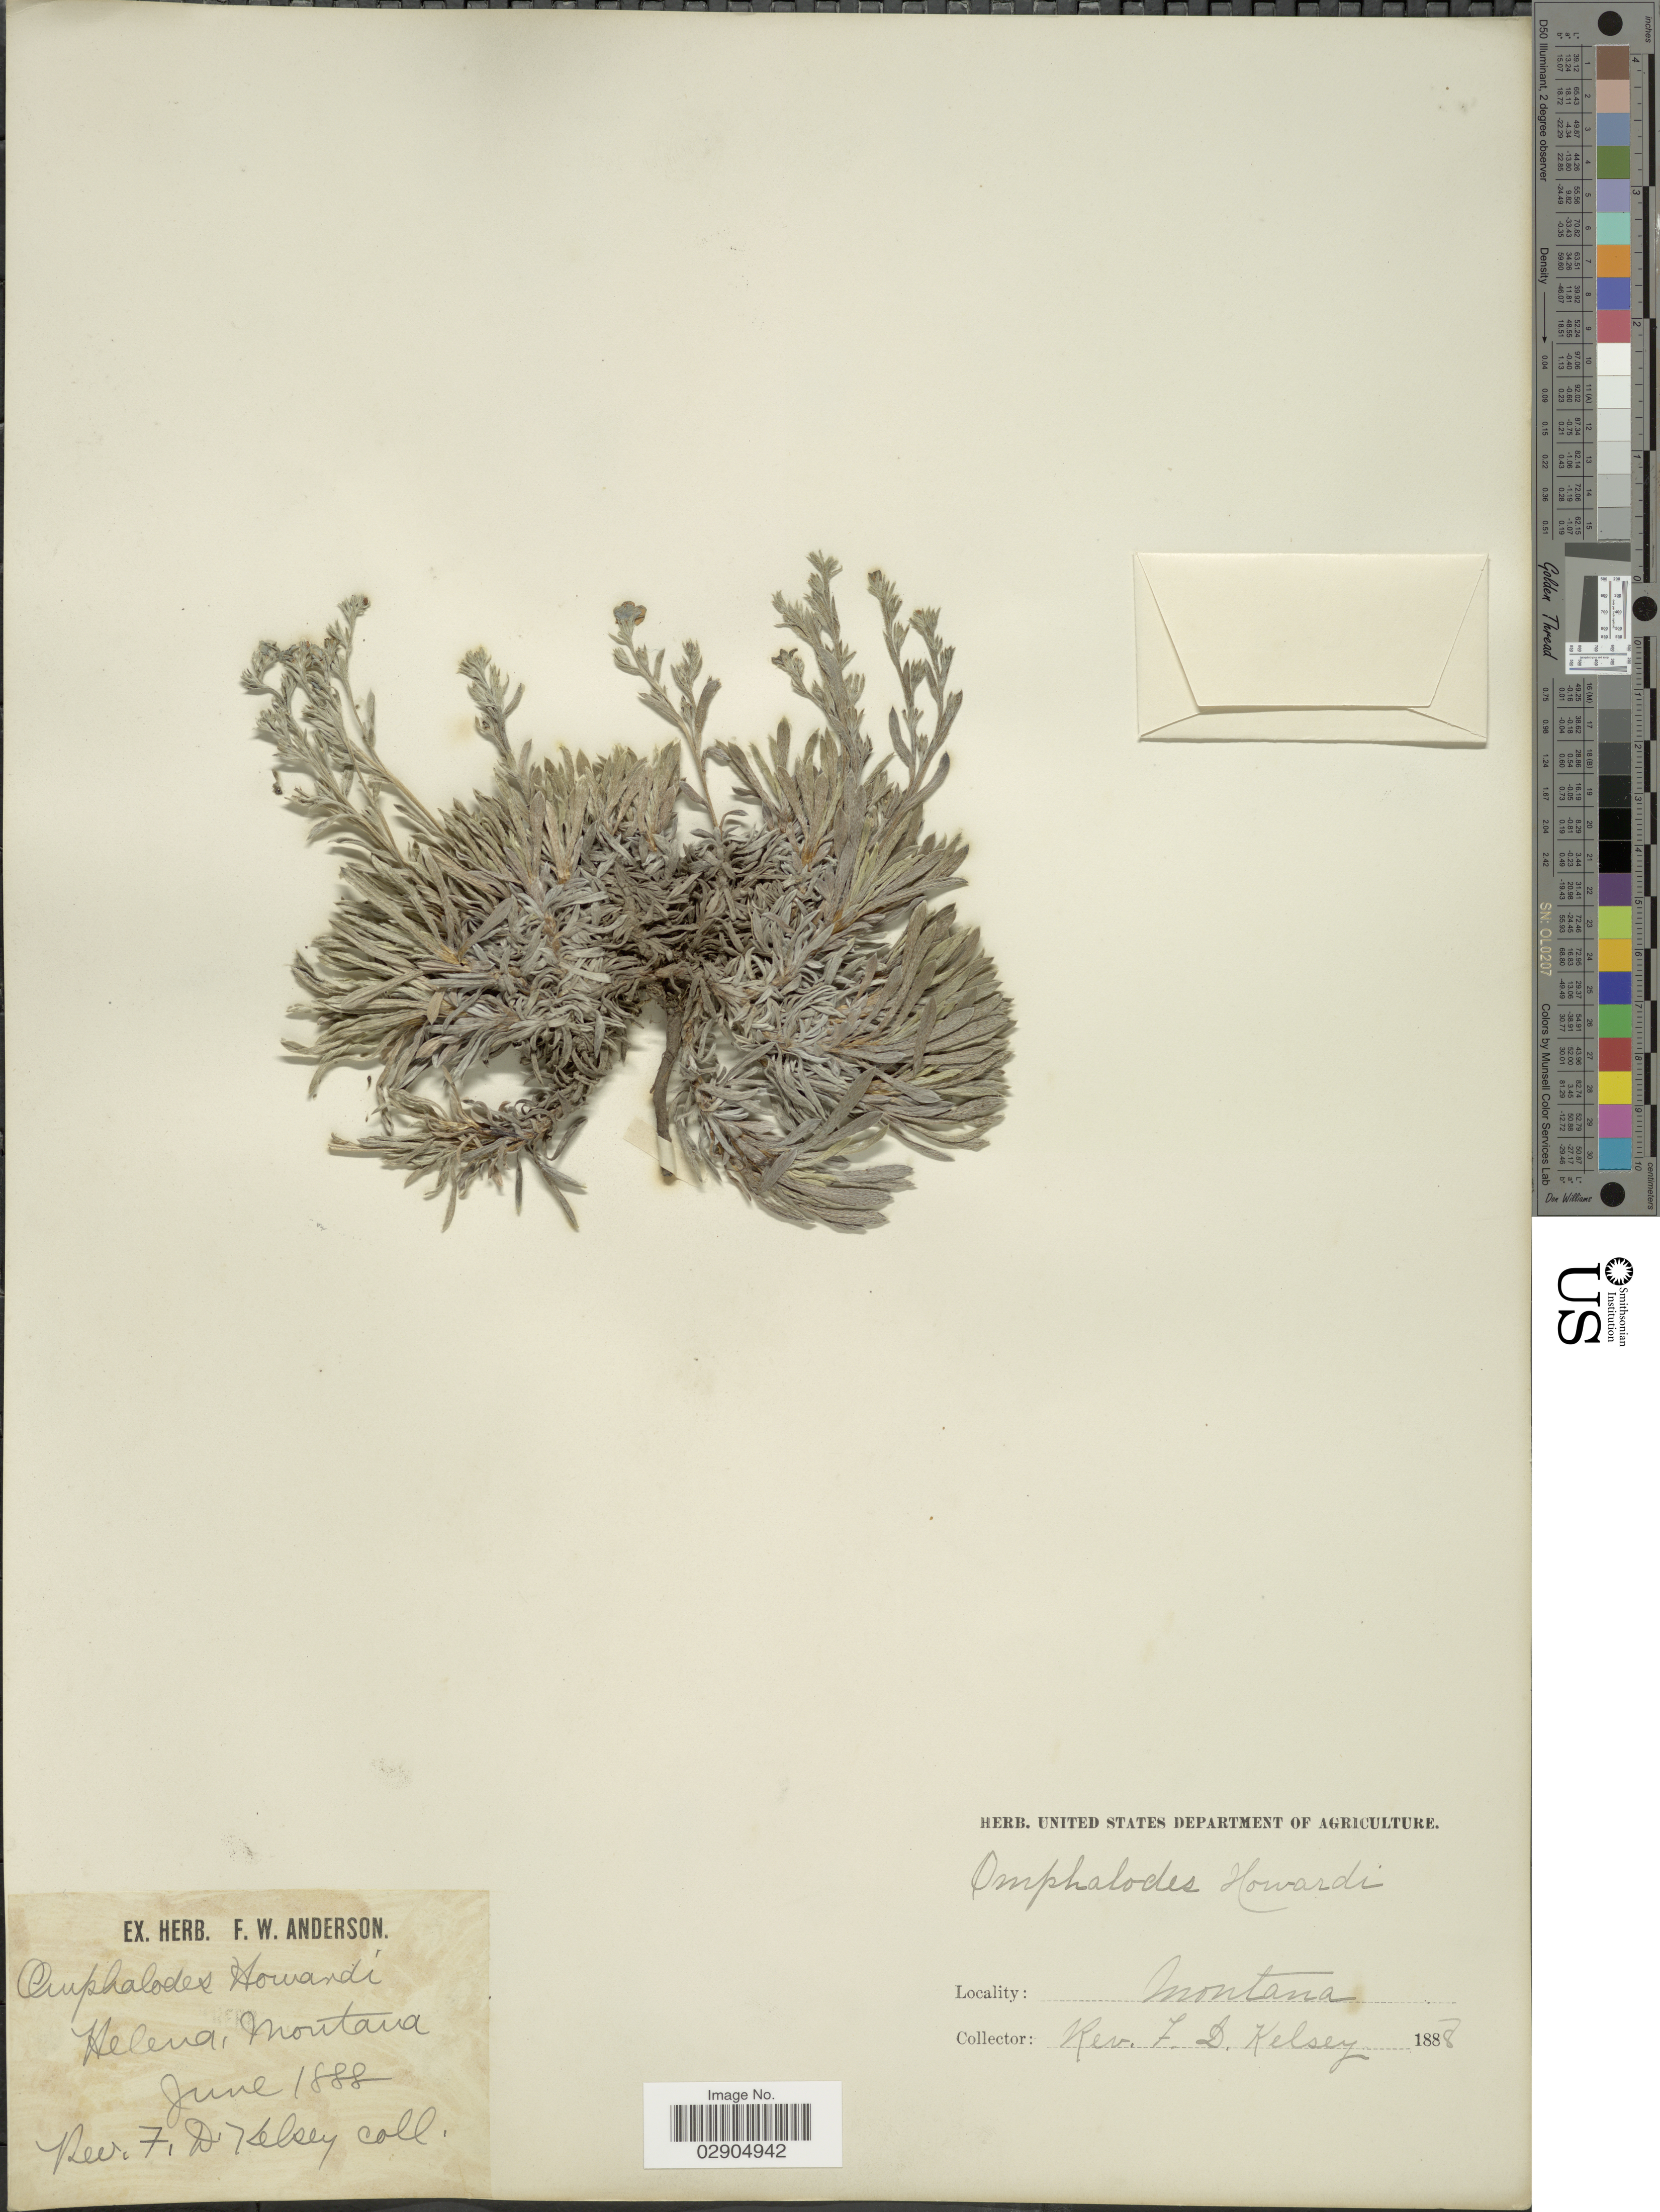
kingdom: Plantae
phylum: Tracheophyta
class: Magnoliopsida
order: Boraginales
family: Boraginaceae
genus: Eritrichium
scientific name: Eritrichium howardii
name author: (A. Gray) Rydb.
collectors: F. Kelsey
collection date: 1888-06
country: United States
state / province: Montana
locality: Helena.